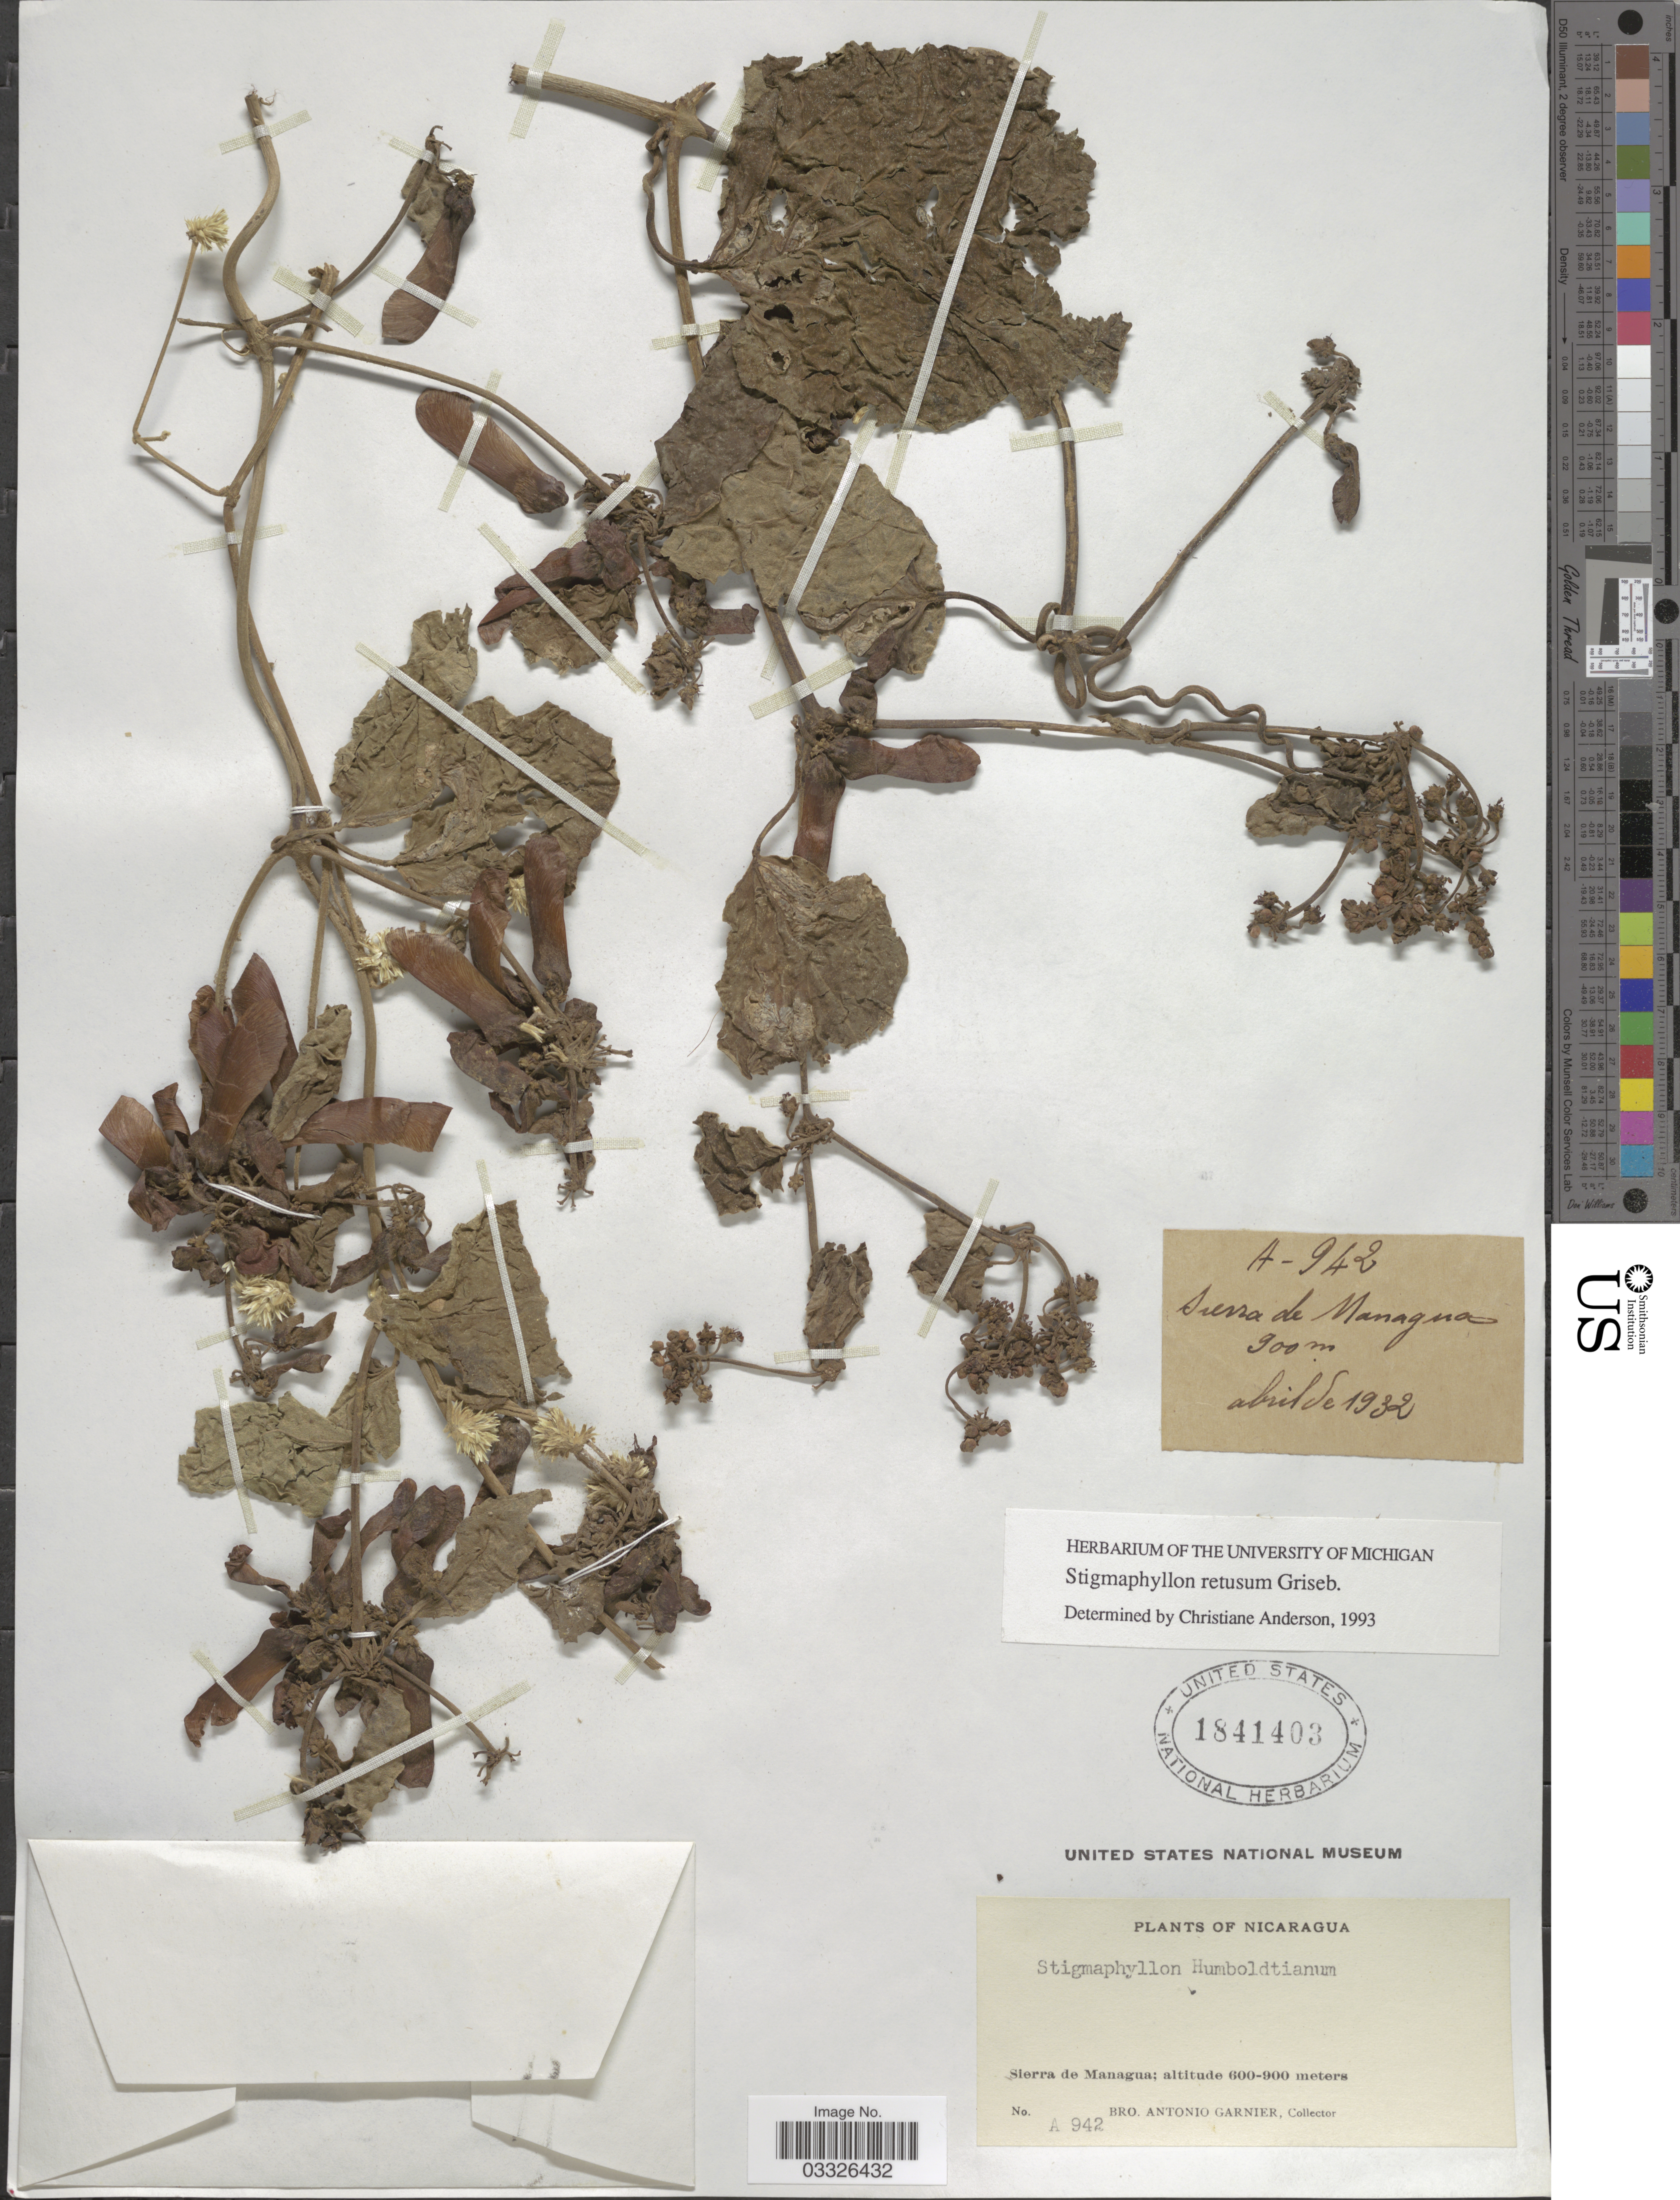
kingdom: Plantae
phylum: Tracheophyta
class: Magnoliopsida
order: Malpighiales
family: Malpighiaceae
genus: Stigmaphyllon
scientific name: Stigmaphyllon retusum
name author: Griseb.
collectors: Bro. A. Garnier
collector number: A942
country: Nicaragua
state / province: Managua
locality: Sierra de Managua.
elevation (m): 600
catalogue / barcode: US 1841403